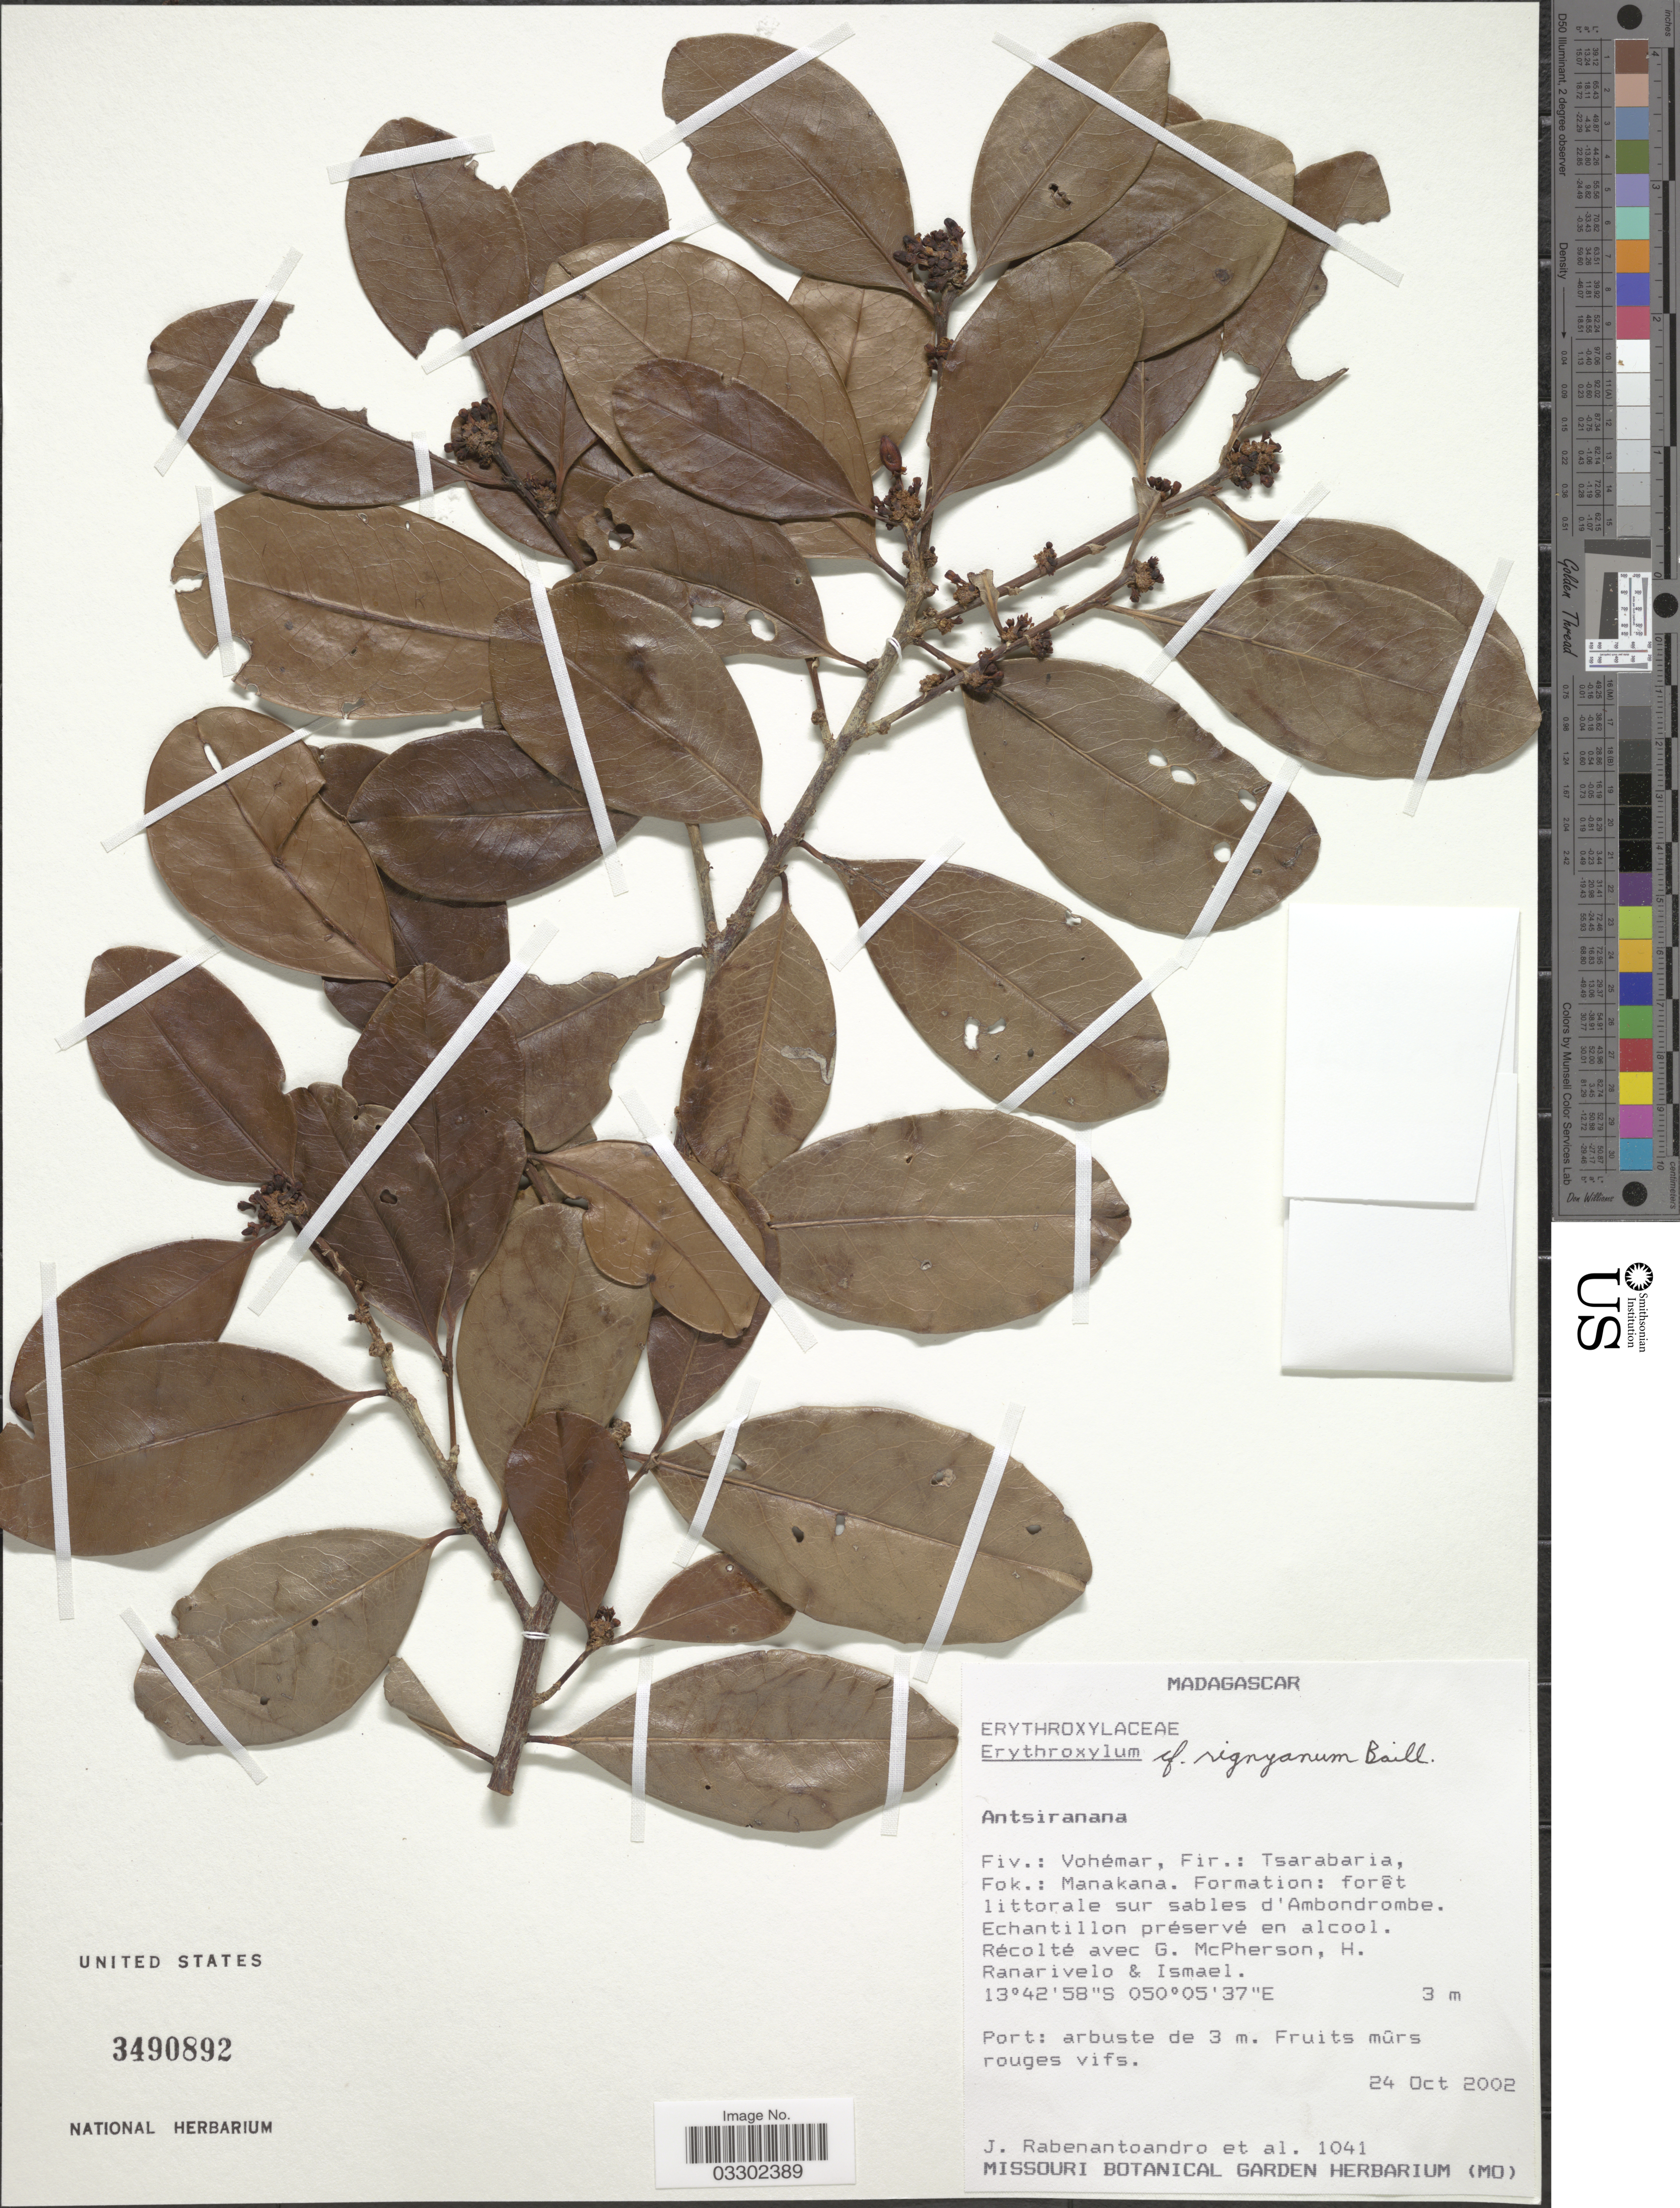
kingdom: Plantae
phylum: Tracheophyta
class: Magnoliopsida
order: Malpighiales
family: Erythroxylaceae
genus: Erythroxylum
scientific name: Erythroxylum rignyanum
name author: Baill.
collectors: J. Rabenantoandro, G. McPherson, H. Ranarivelo & Ismael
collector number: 1041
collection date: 2002-10-24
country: Madagascar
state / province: Sava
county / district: Vohémar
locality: Fiv.: Vohémar, Fir.: Tsarabaria, Fok.: Manakana. Formation: forêt littorale sur sables d'Ambondrombe.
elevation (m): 3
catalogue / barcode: US 3490892